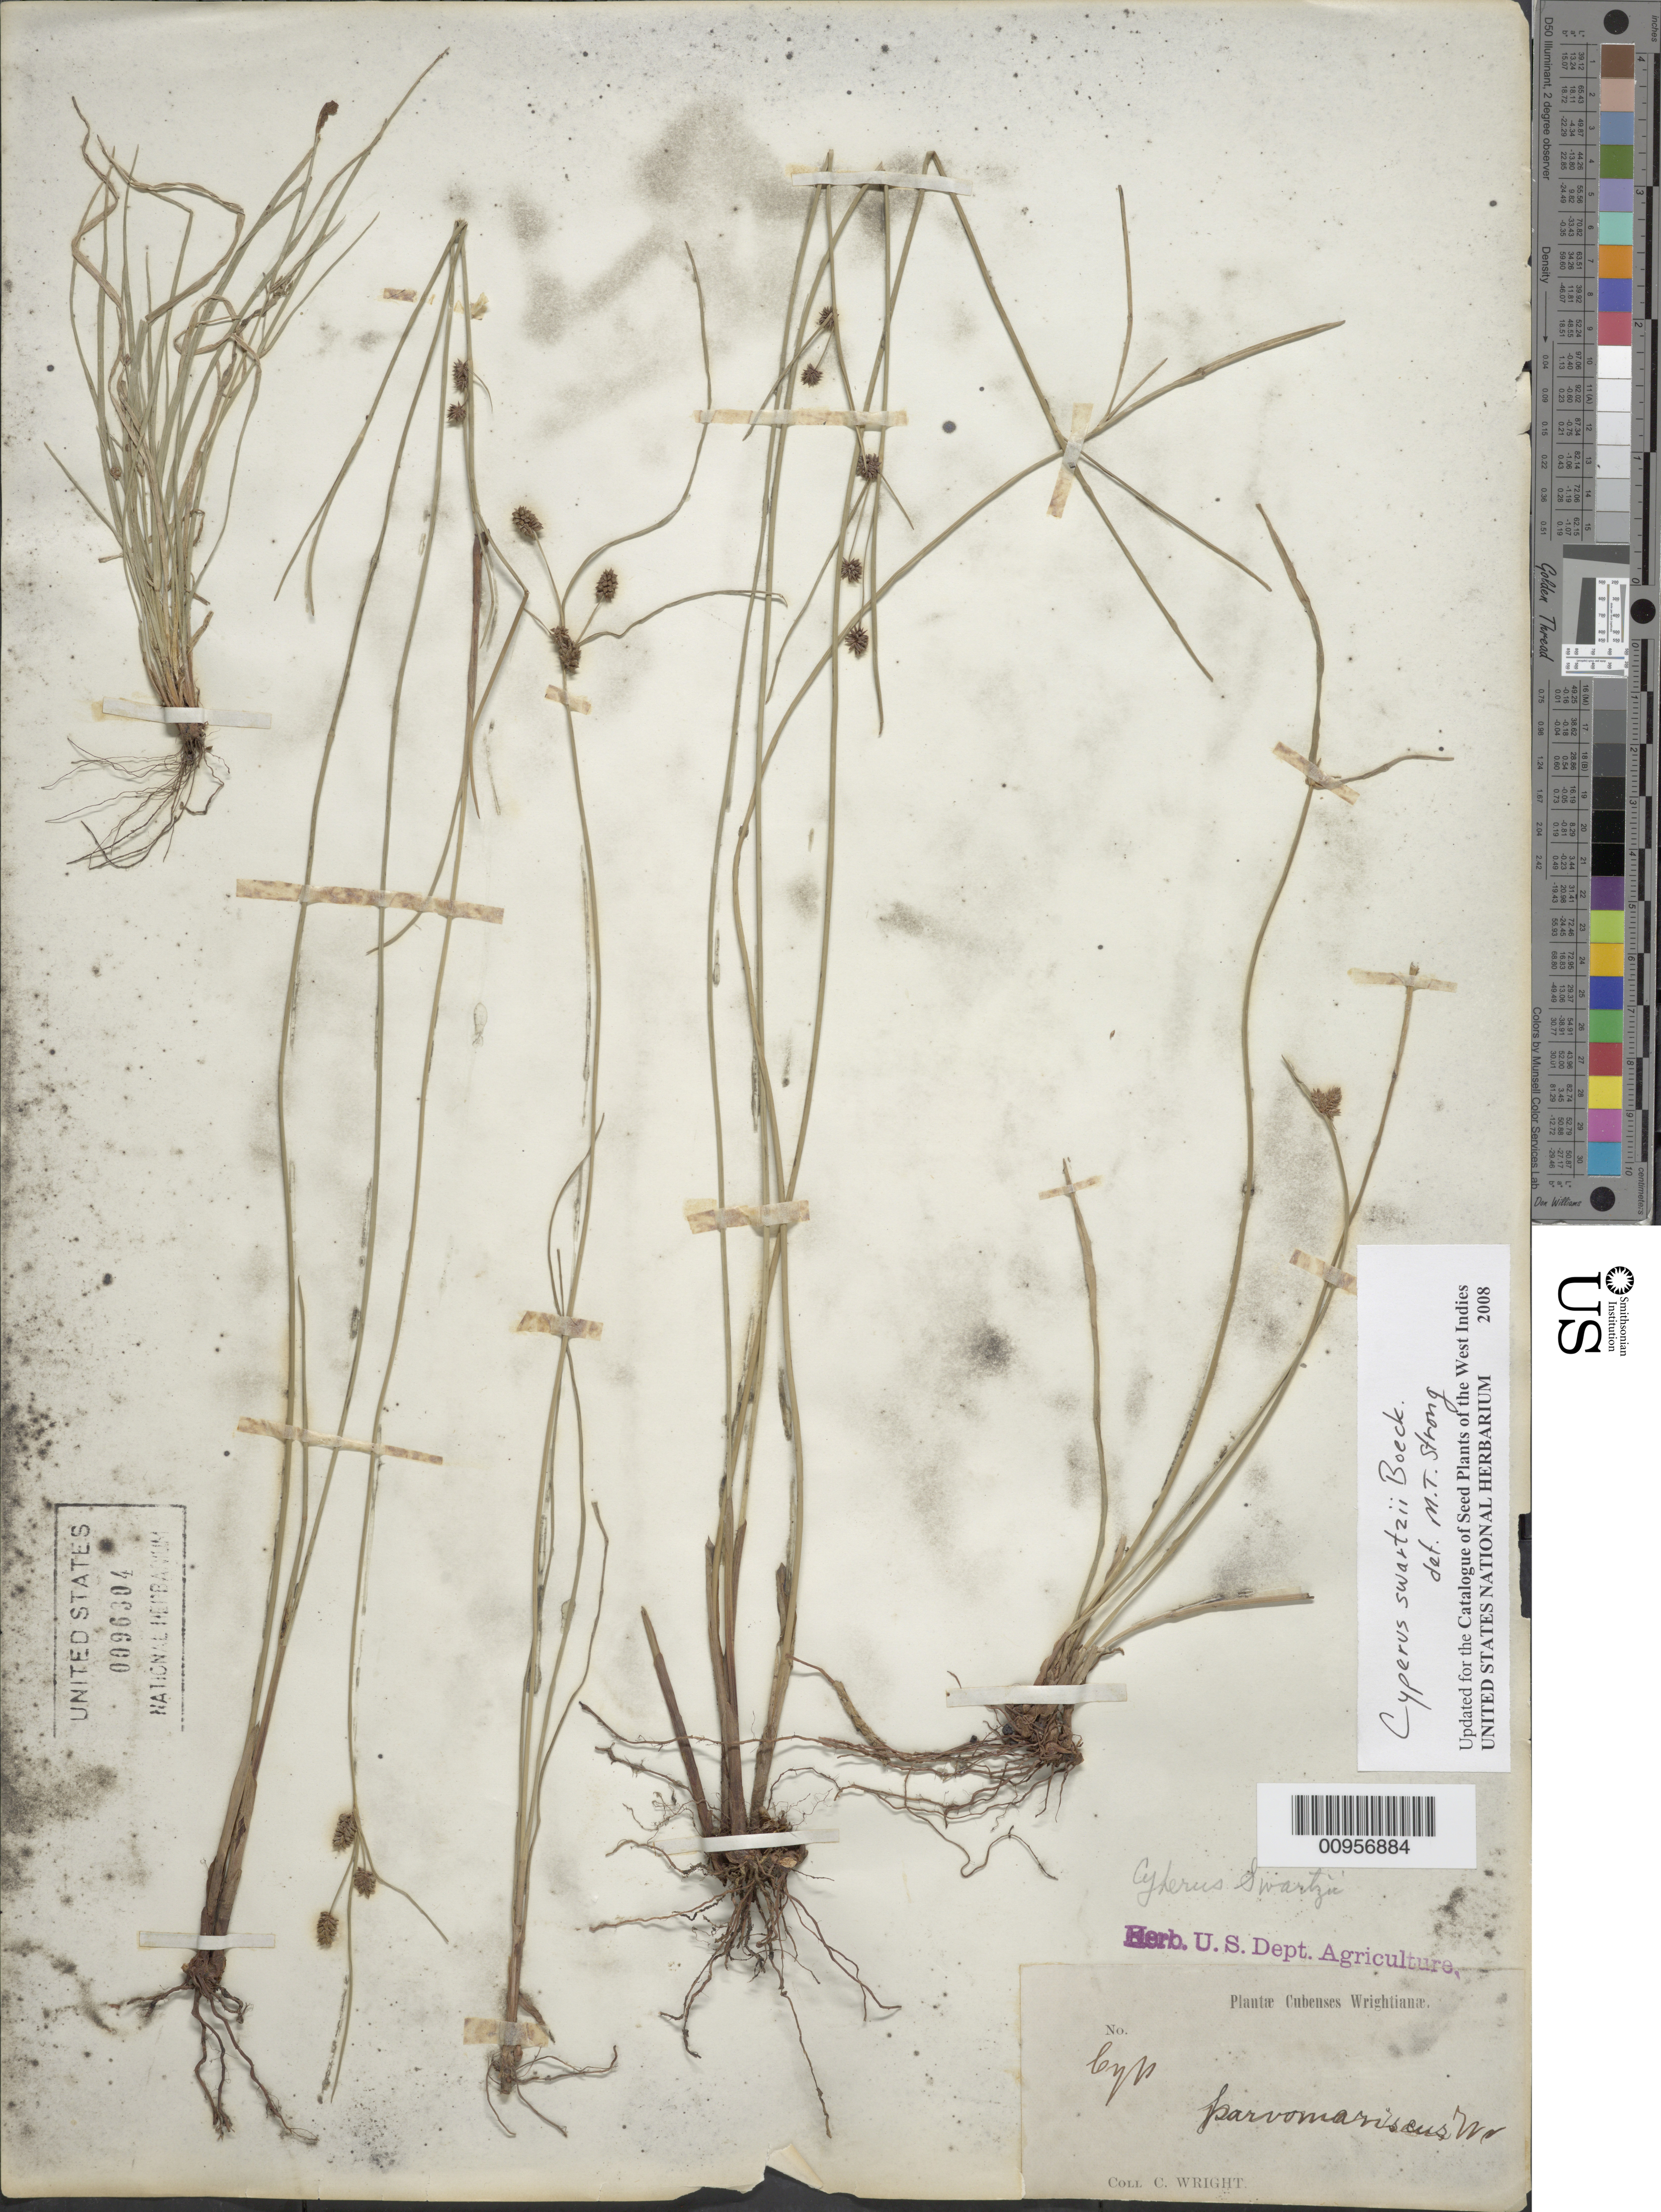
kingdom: Plantae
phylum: Tracheophyta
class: Liliopsida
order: Poales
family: Cyperaceae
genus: Cyperus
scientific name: Cyperus swartzii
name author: (A. Dietr.) Boeckeler ex Kük.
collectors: C. Wright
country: Cuba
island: Cuba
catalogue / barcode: US 96304